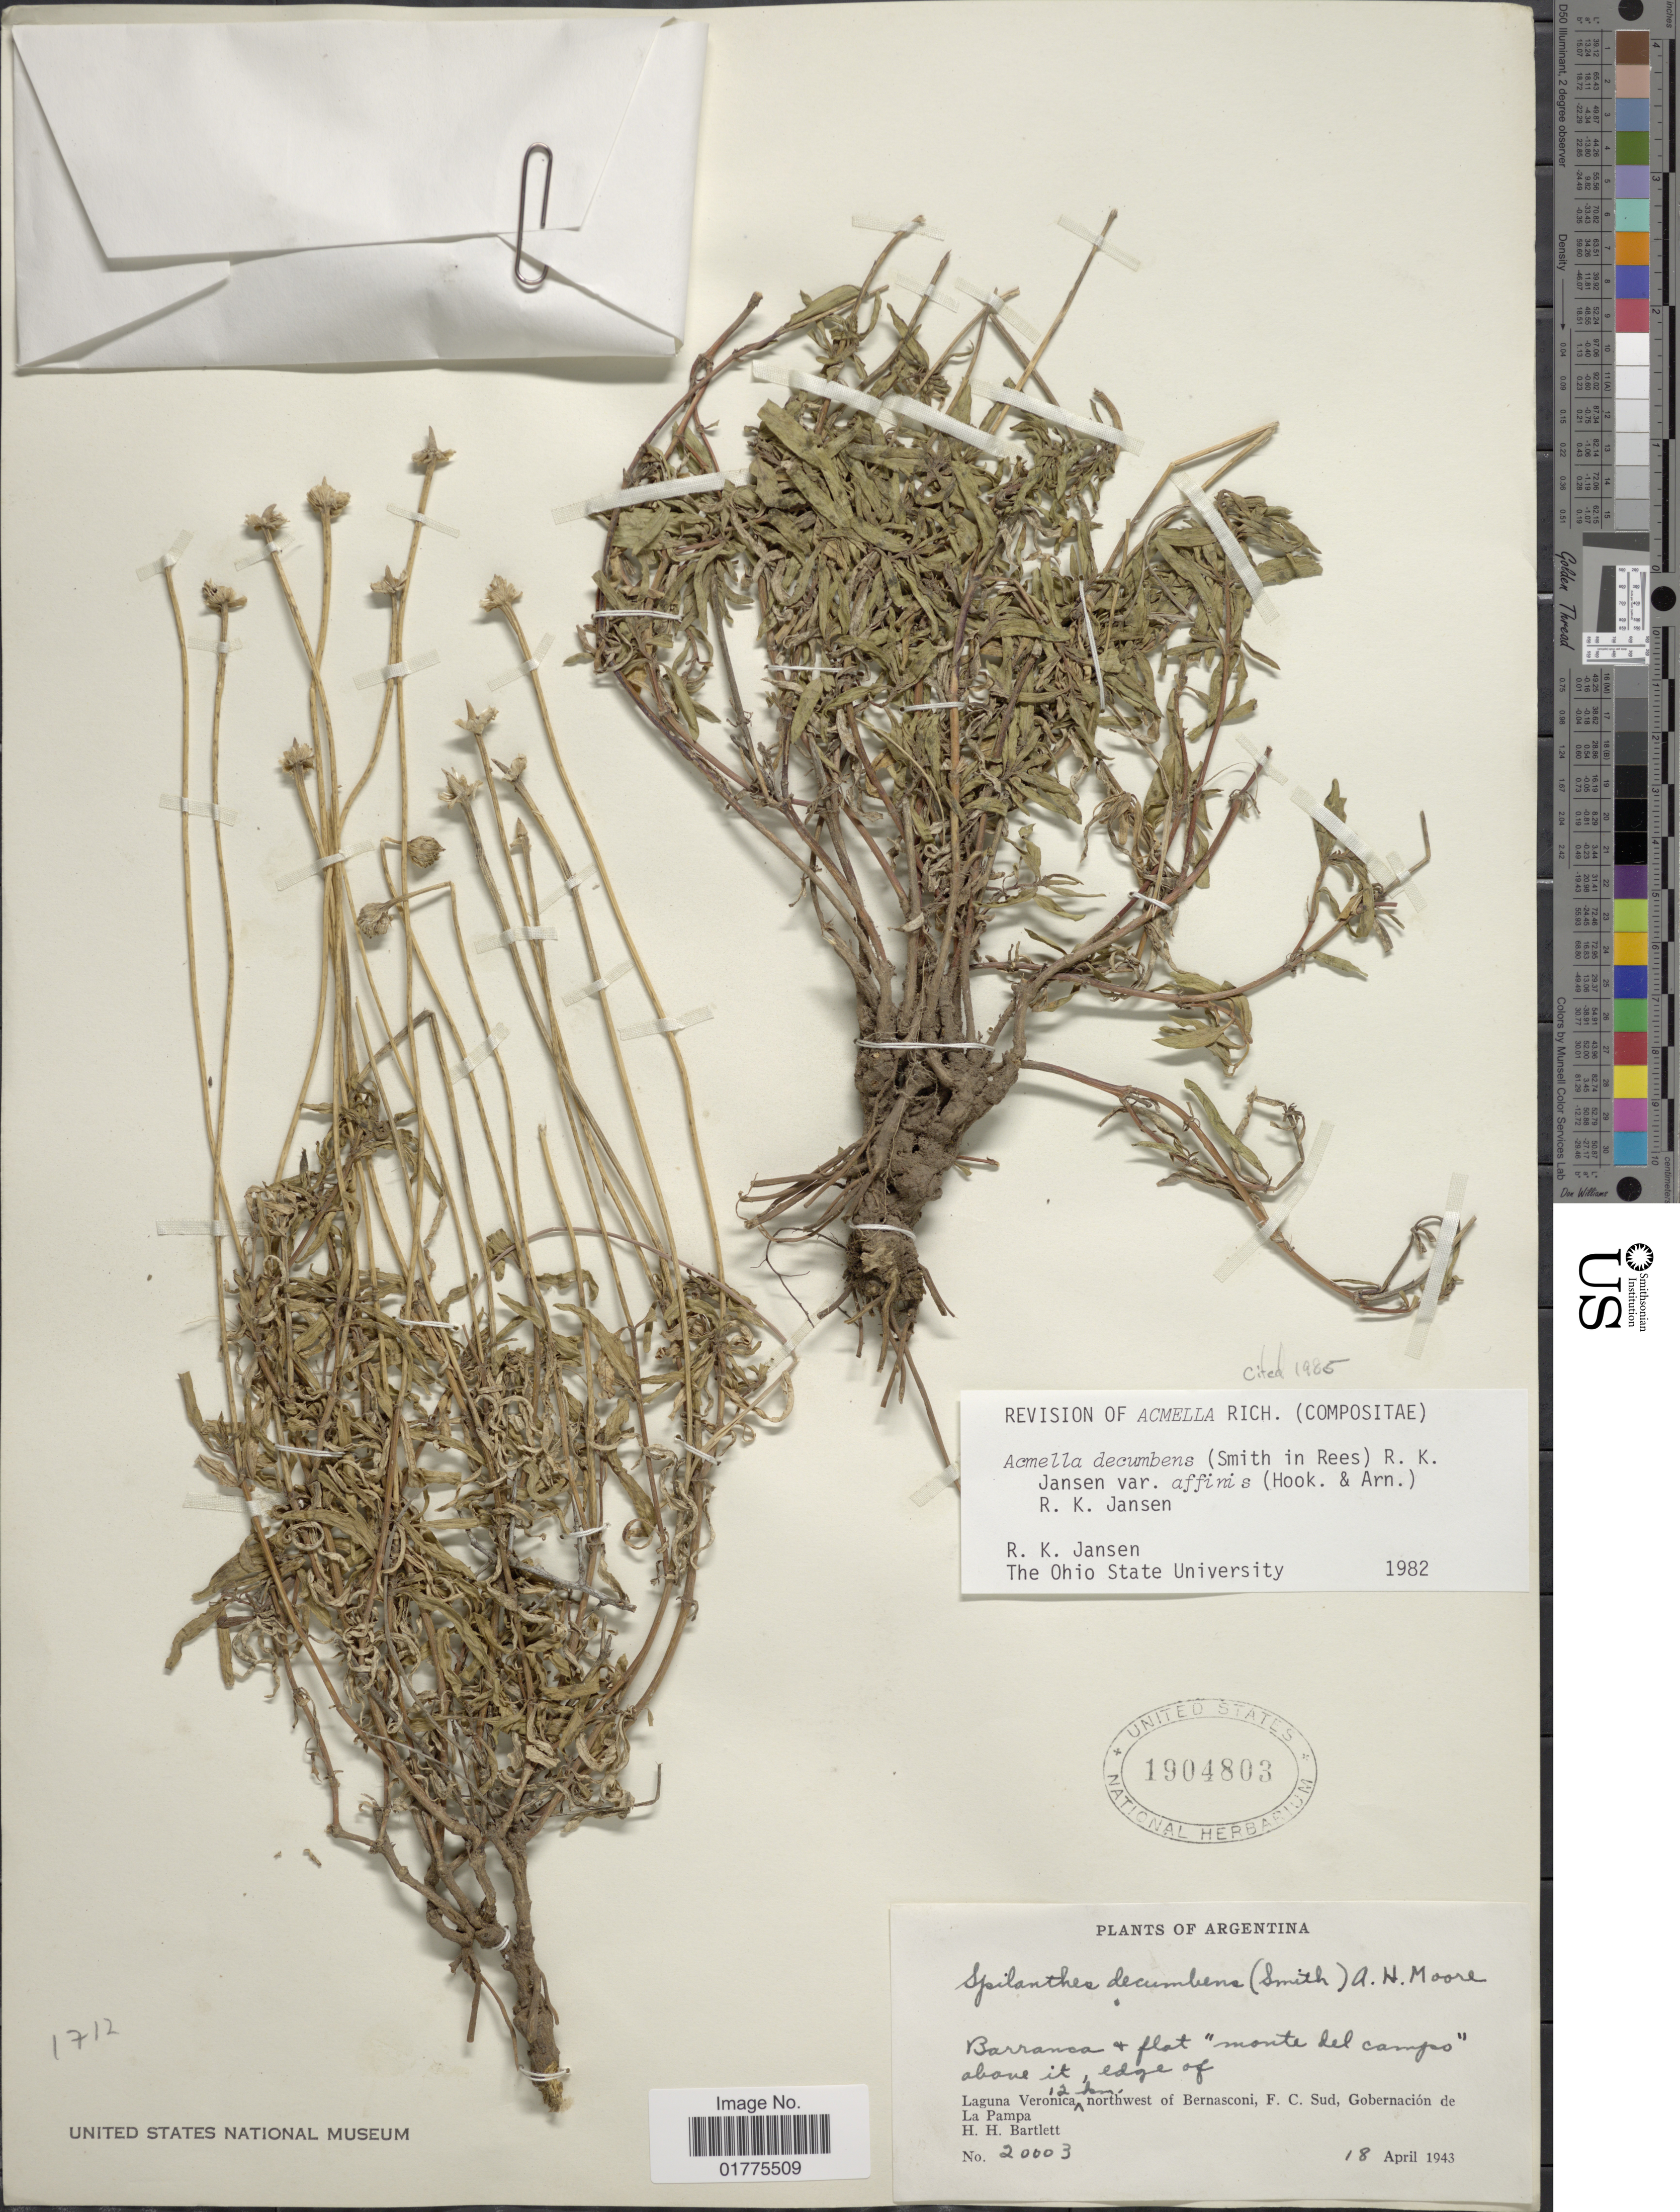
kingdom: Plantae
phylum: Tracheophyta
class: Magnoliopsida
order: Asterales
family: Asteraceae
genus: Acmella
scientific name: Acmella decumbens var. affinis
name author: Hook. & Arn.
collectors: H. H. Bartlett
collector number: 20003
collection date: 1943-04-18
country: Argentina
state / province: La Pampa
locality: Barranca of flat "monte del campo" above it, edge of Laguna Veronica 12 km northwest of Bernasconi, F. C. Sud, Gobernacion de La Pampa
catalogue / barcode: US 1904803